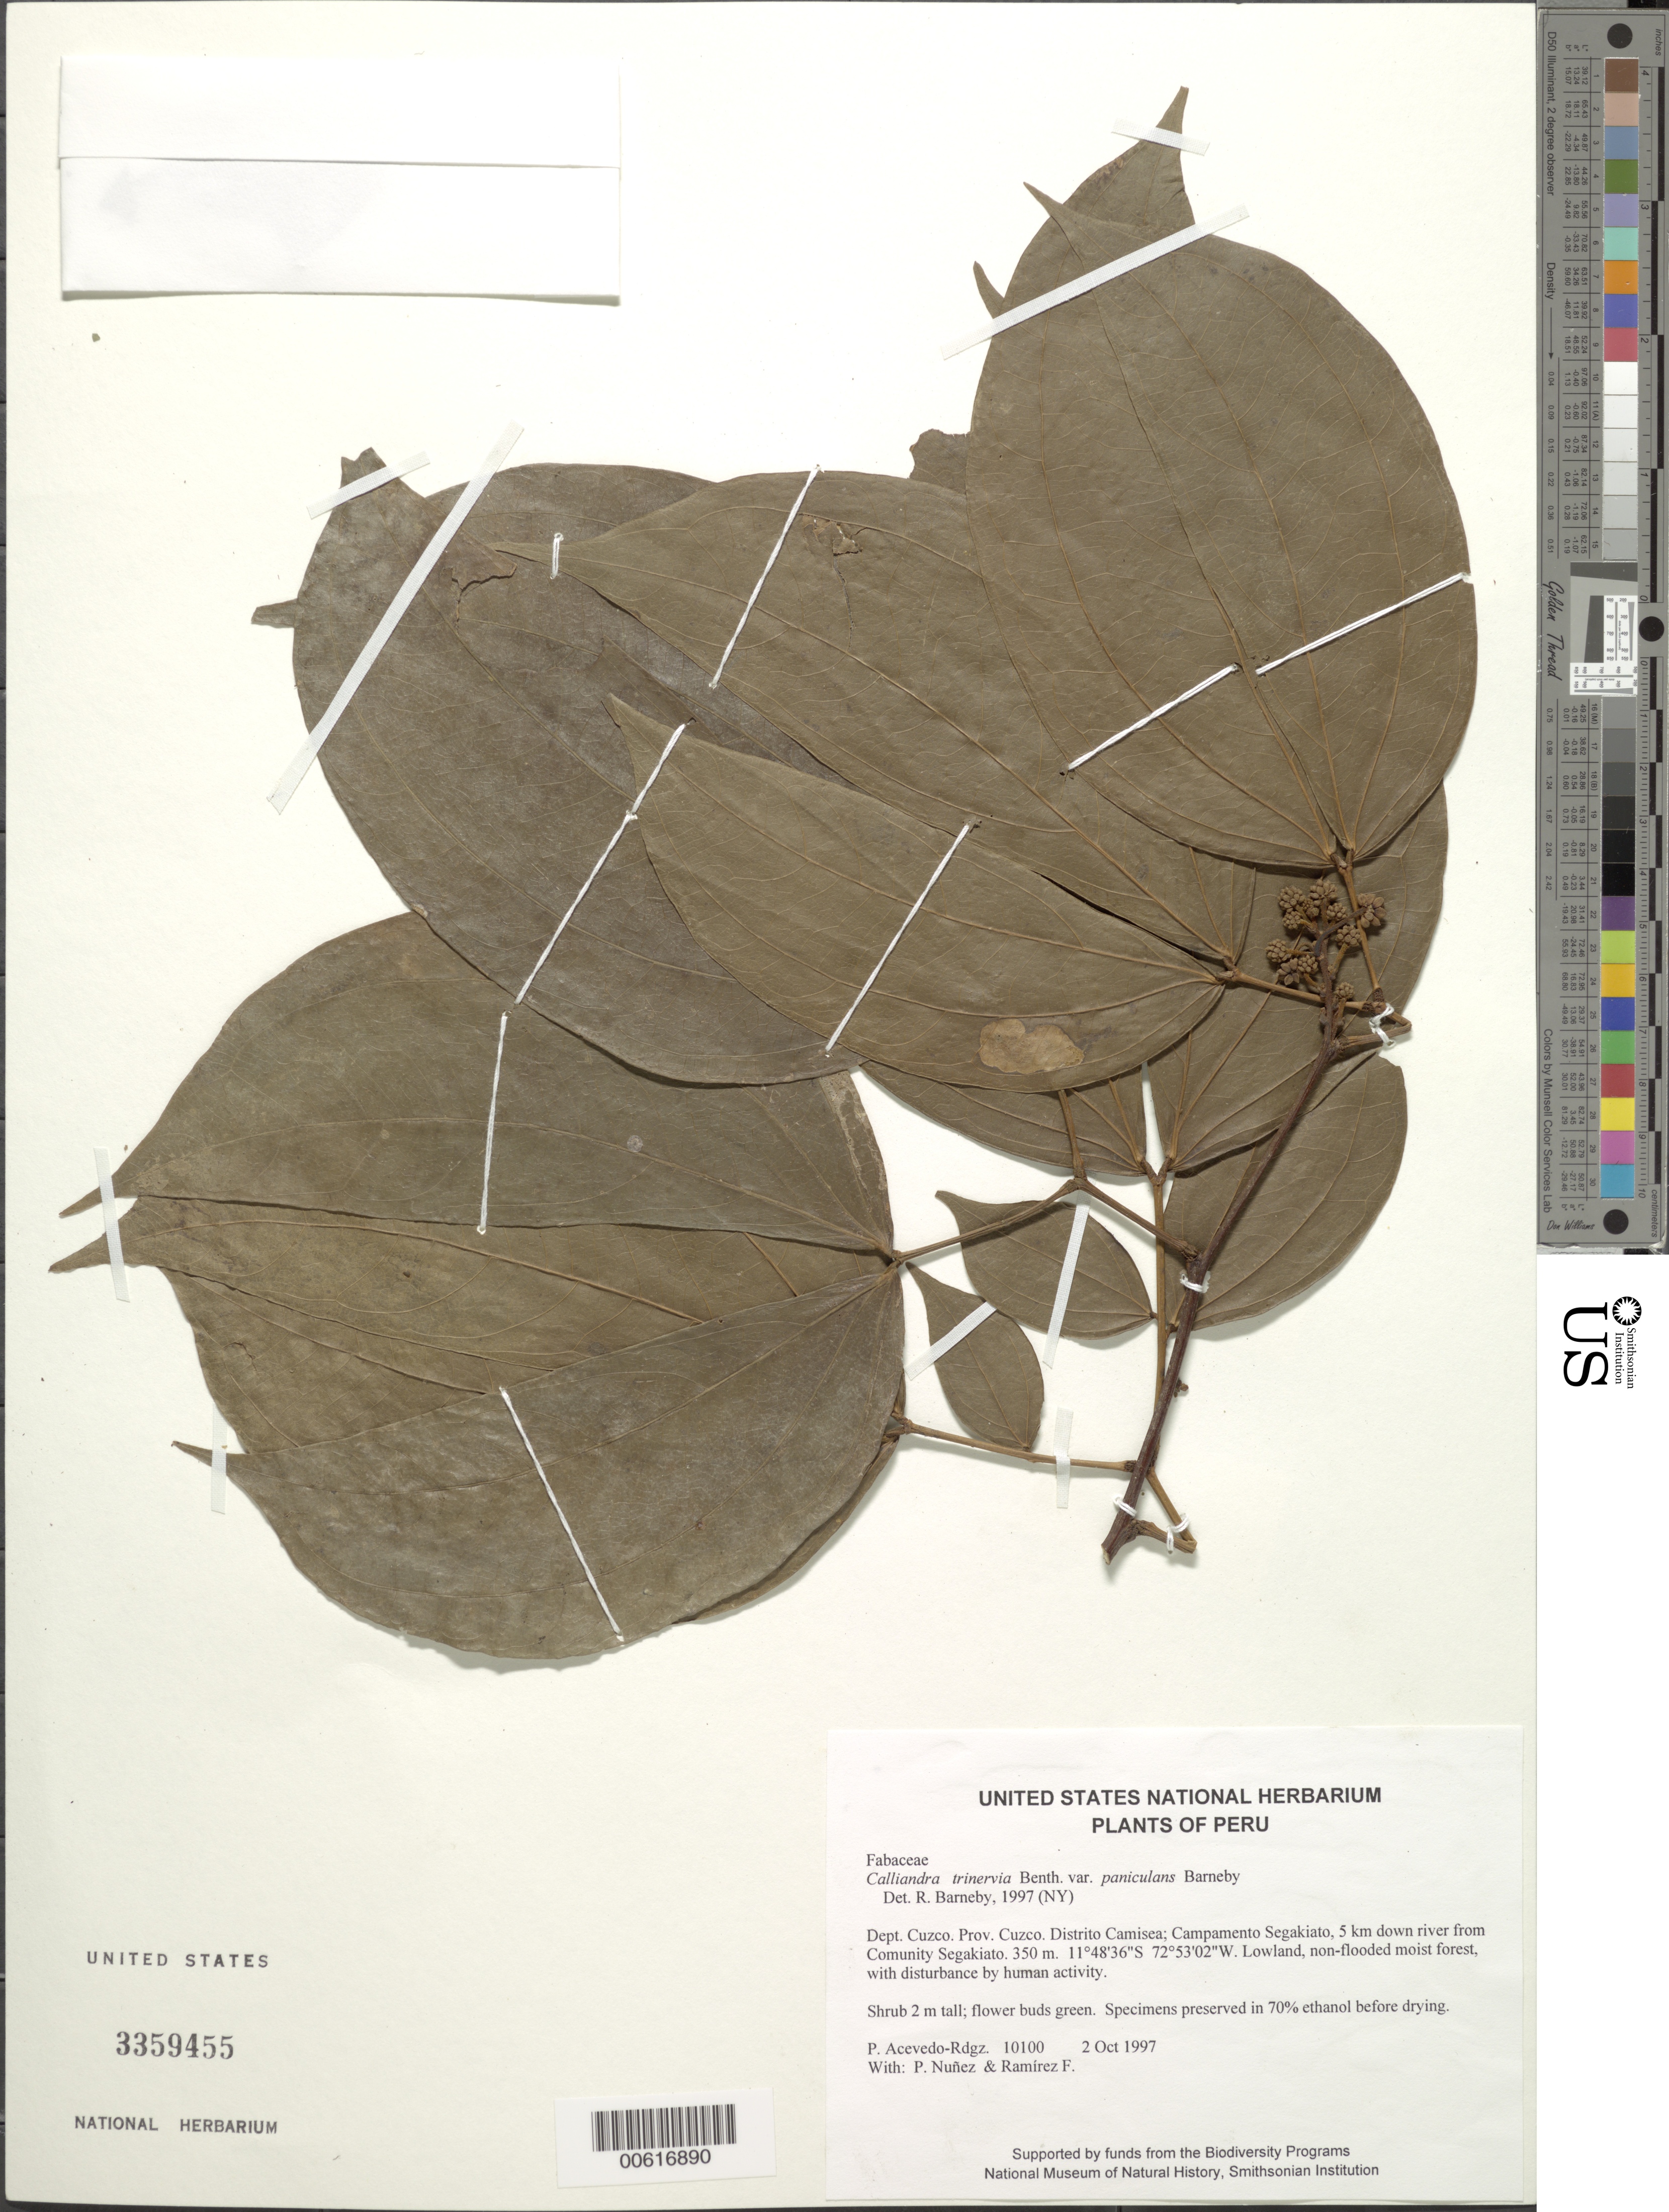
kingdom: Plantae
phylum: Tracheophyta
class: Magnoliopsida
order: Fabales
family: Fabaceae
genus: Calliandra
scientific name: Calliandra trinervia var. paniculans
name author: Barneby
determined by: Barneby, Rupert C., (NY)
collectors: P. Acevedo-Rodr., P. Nuñez V. & F. Ramirez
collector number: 10100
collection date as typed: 02 Oct 1997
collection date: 1997-10-02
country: Peru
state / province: Cusco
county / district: Cusco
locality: Distrito Camisea; Campamento Segakiato, 5 km down river from Comunity Segakiato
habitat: Lowland, non-flooded moist forest, with disturbance by human activity.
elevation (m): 350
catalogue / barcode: US 3359455